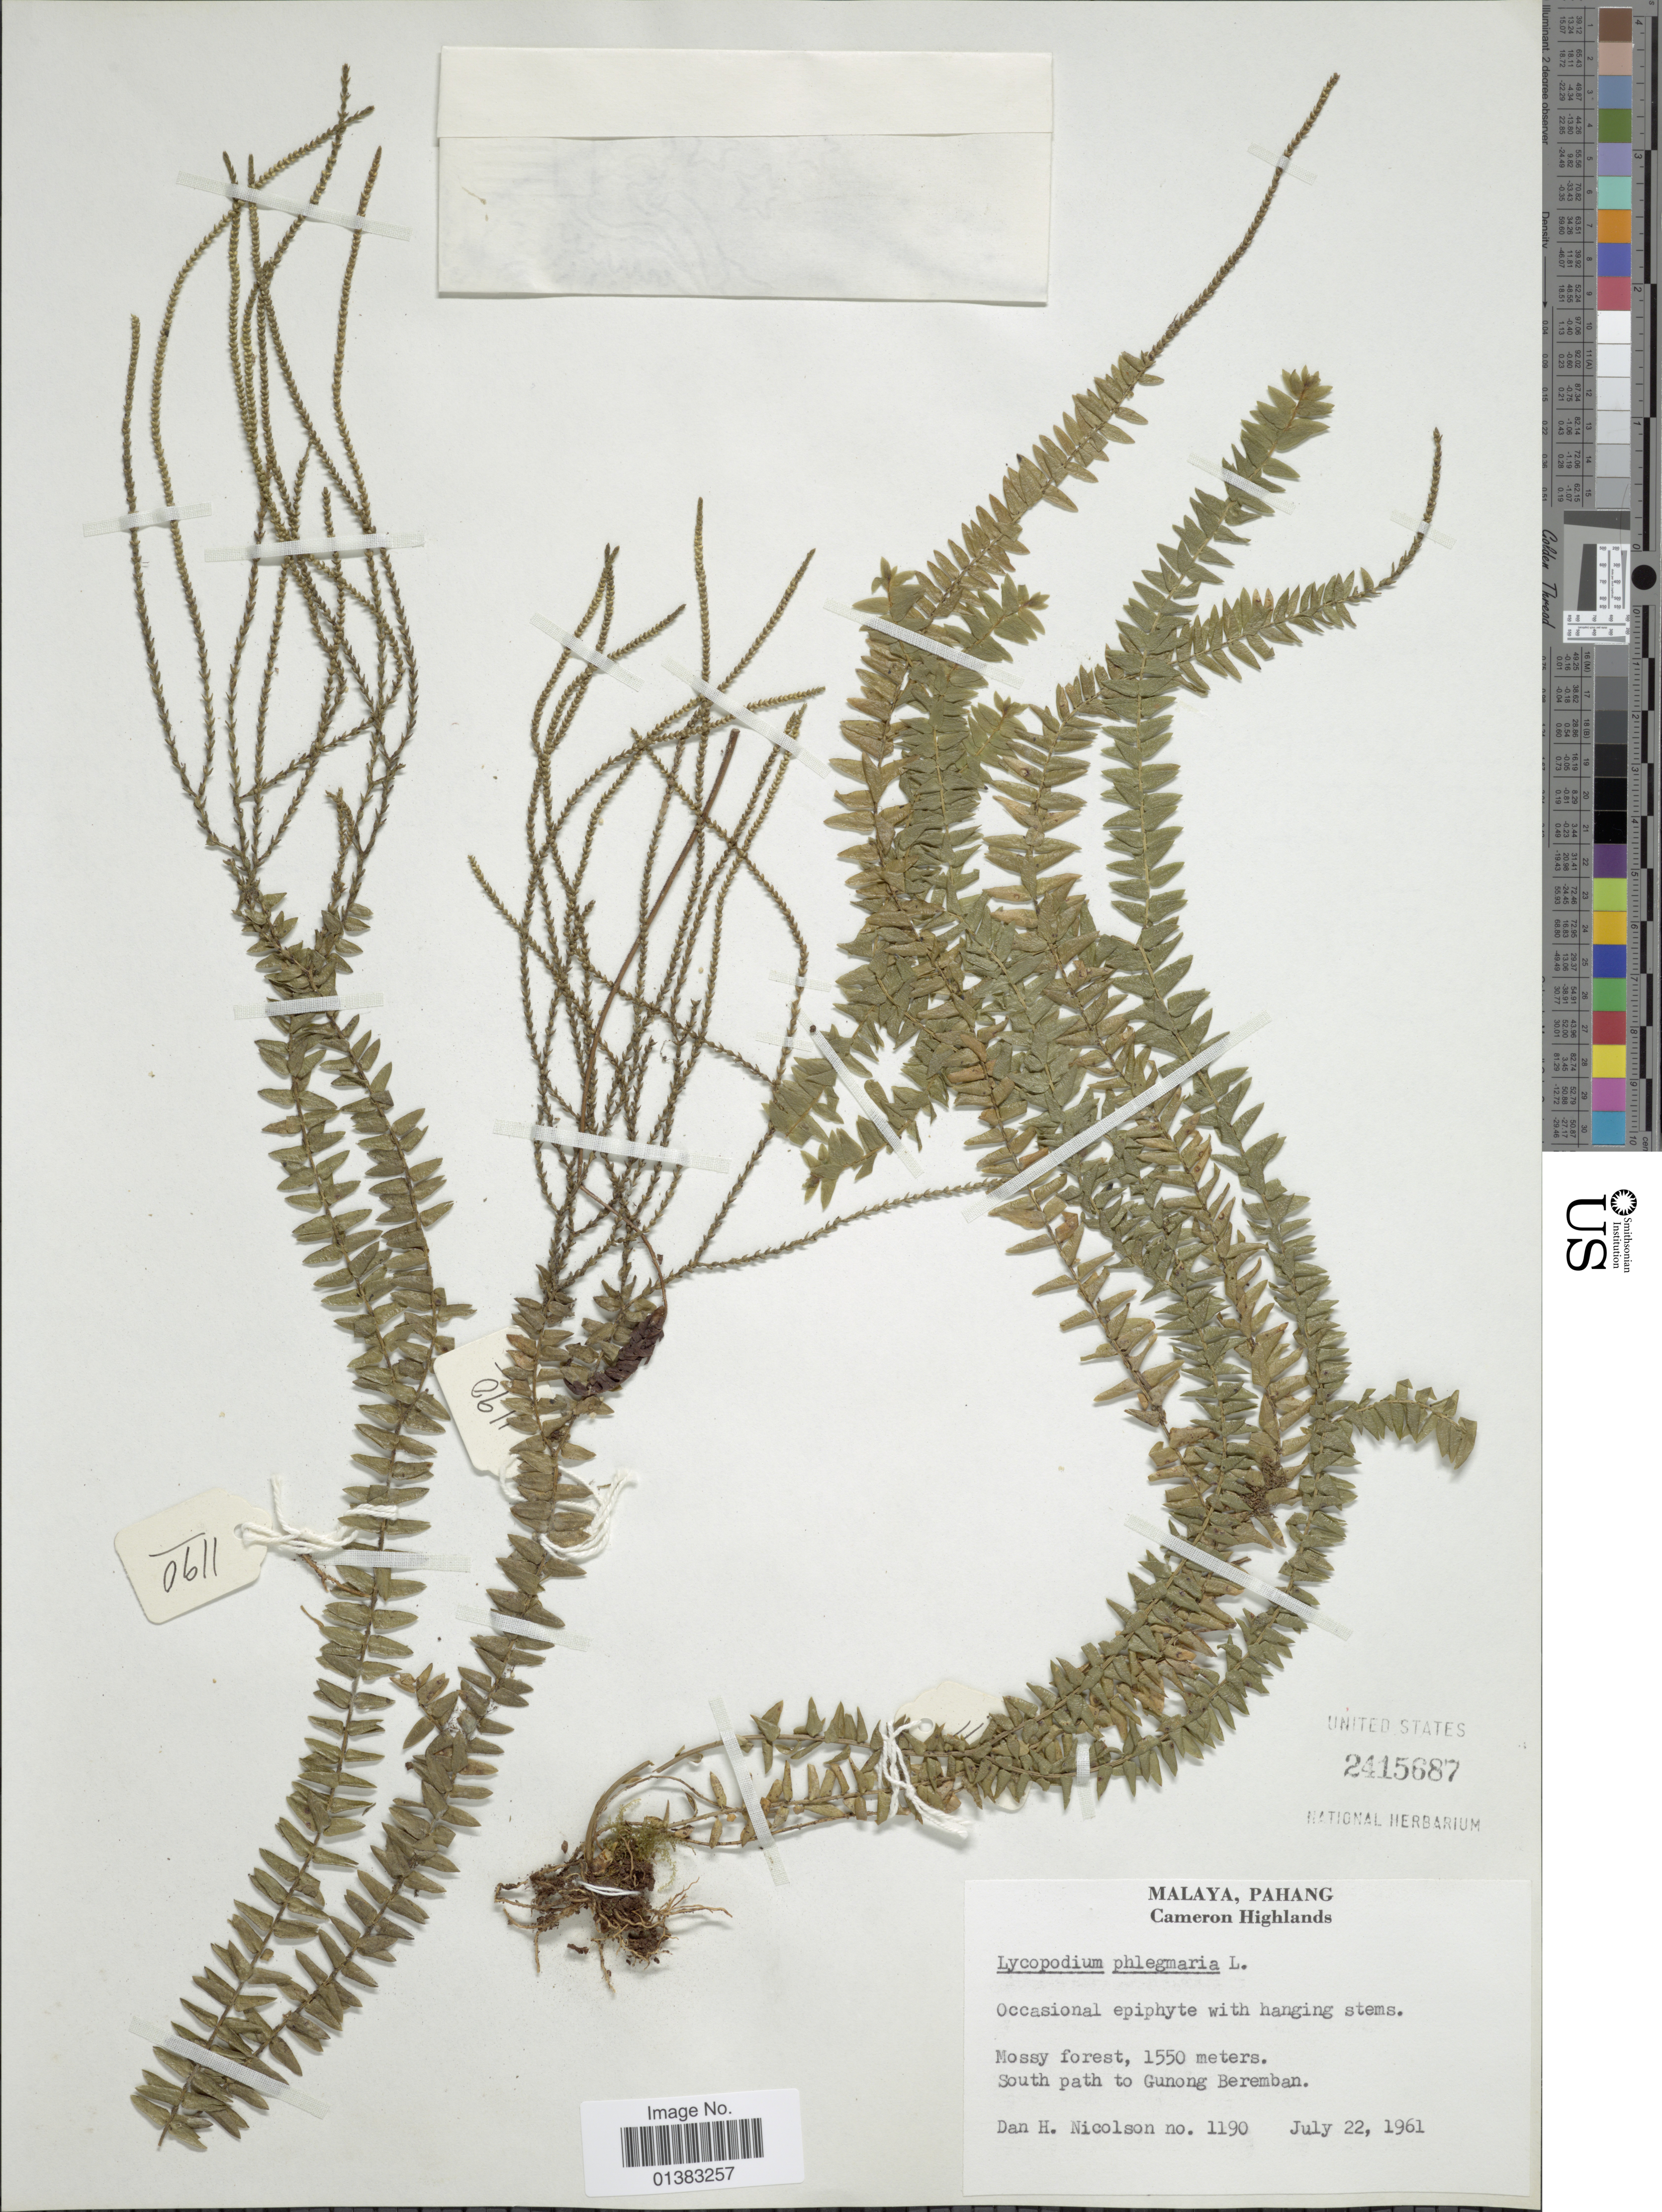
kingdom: Plantae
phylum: Tracheophyta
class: Lycopodiopsida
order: Lycopodiales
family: Lycopodiaceae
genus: Phlegmariurus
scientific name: Phlegmariurus phlegmaria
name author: (L.) Holub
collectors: D. H. Nicolson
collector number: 1190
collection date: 1961-07-22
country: Malaysia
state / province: Pahang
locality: Malaya, Cameron Highlands, South path to Gunong Beremban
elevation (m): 1550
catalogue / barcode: US 2415687